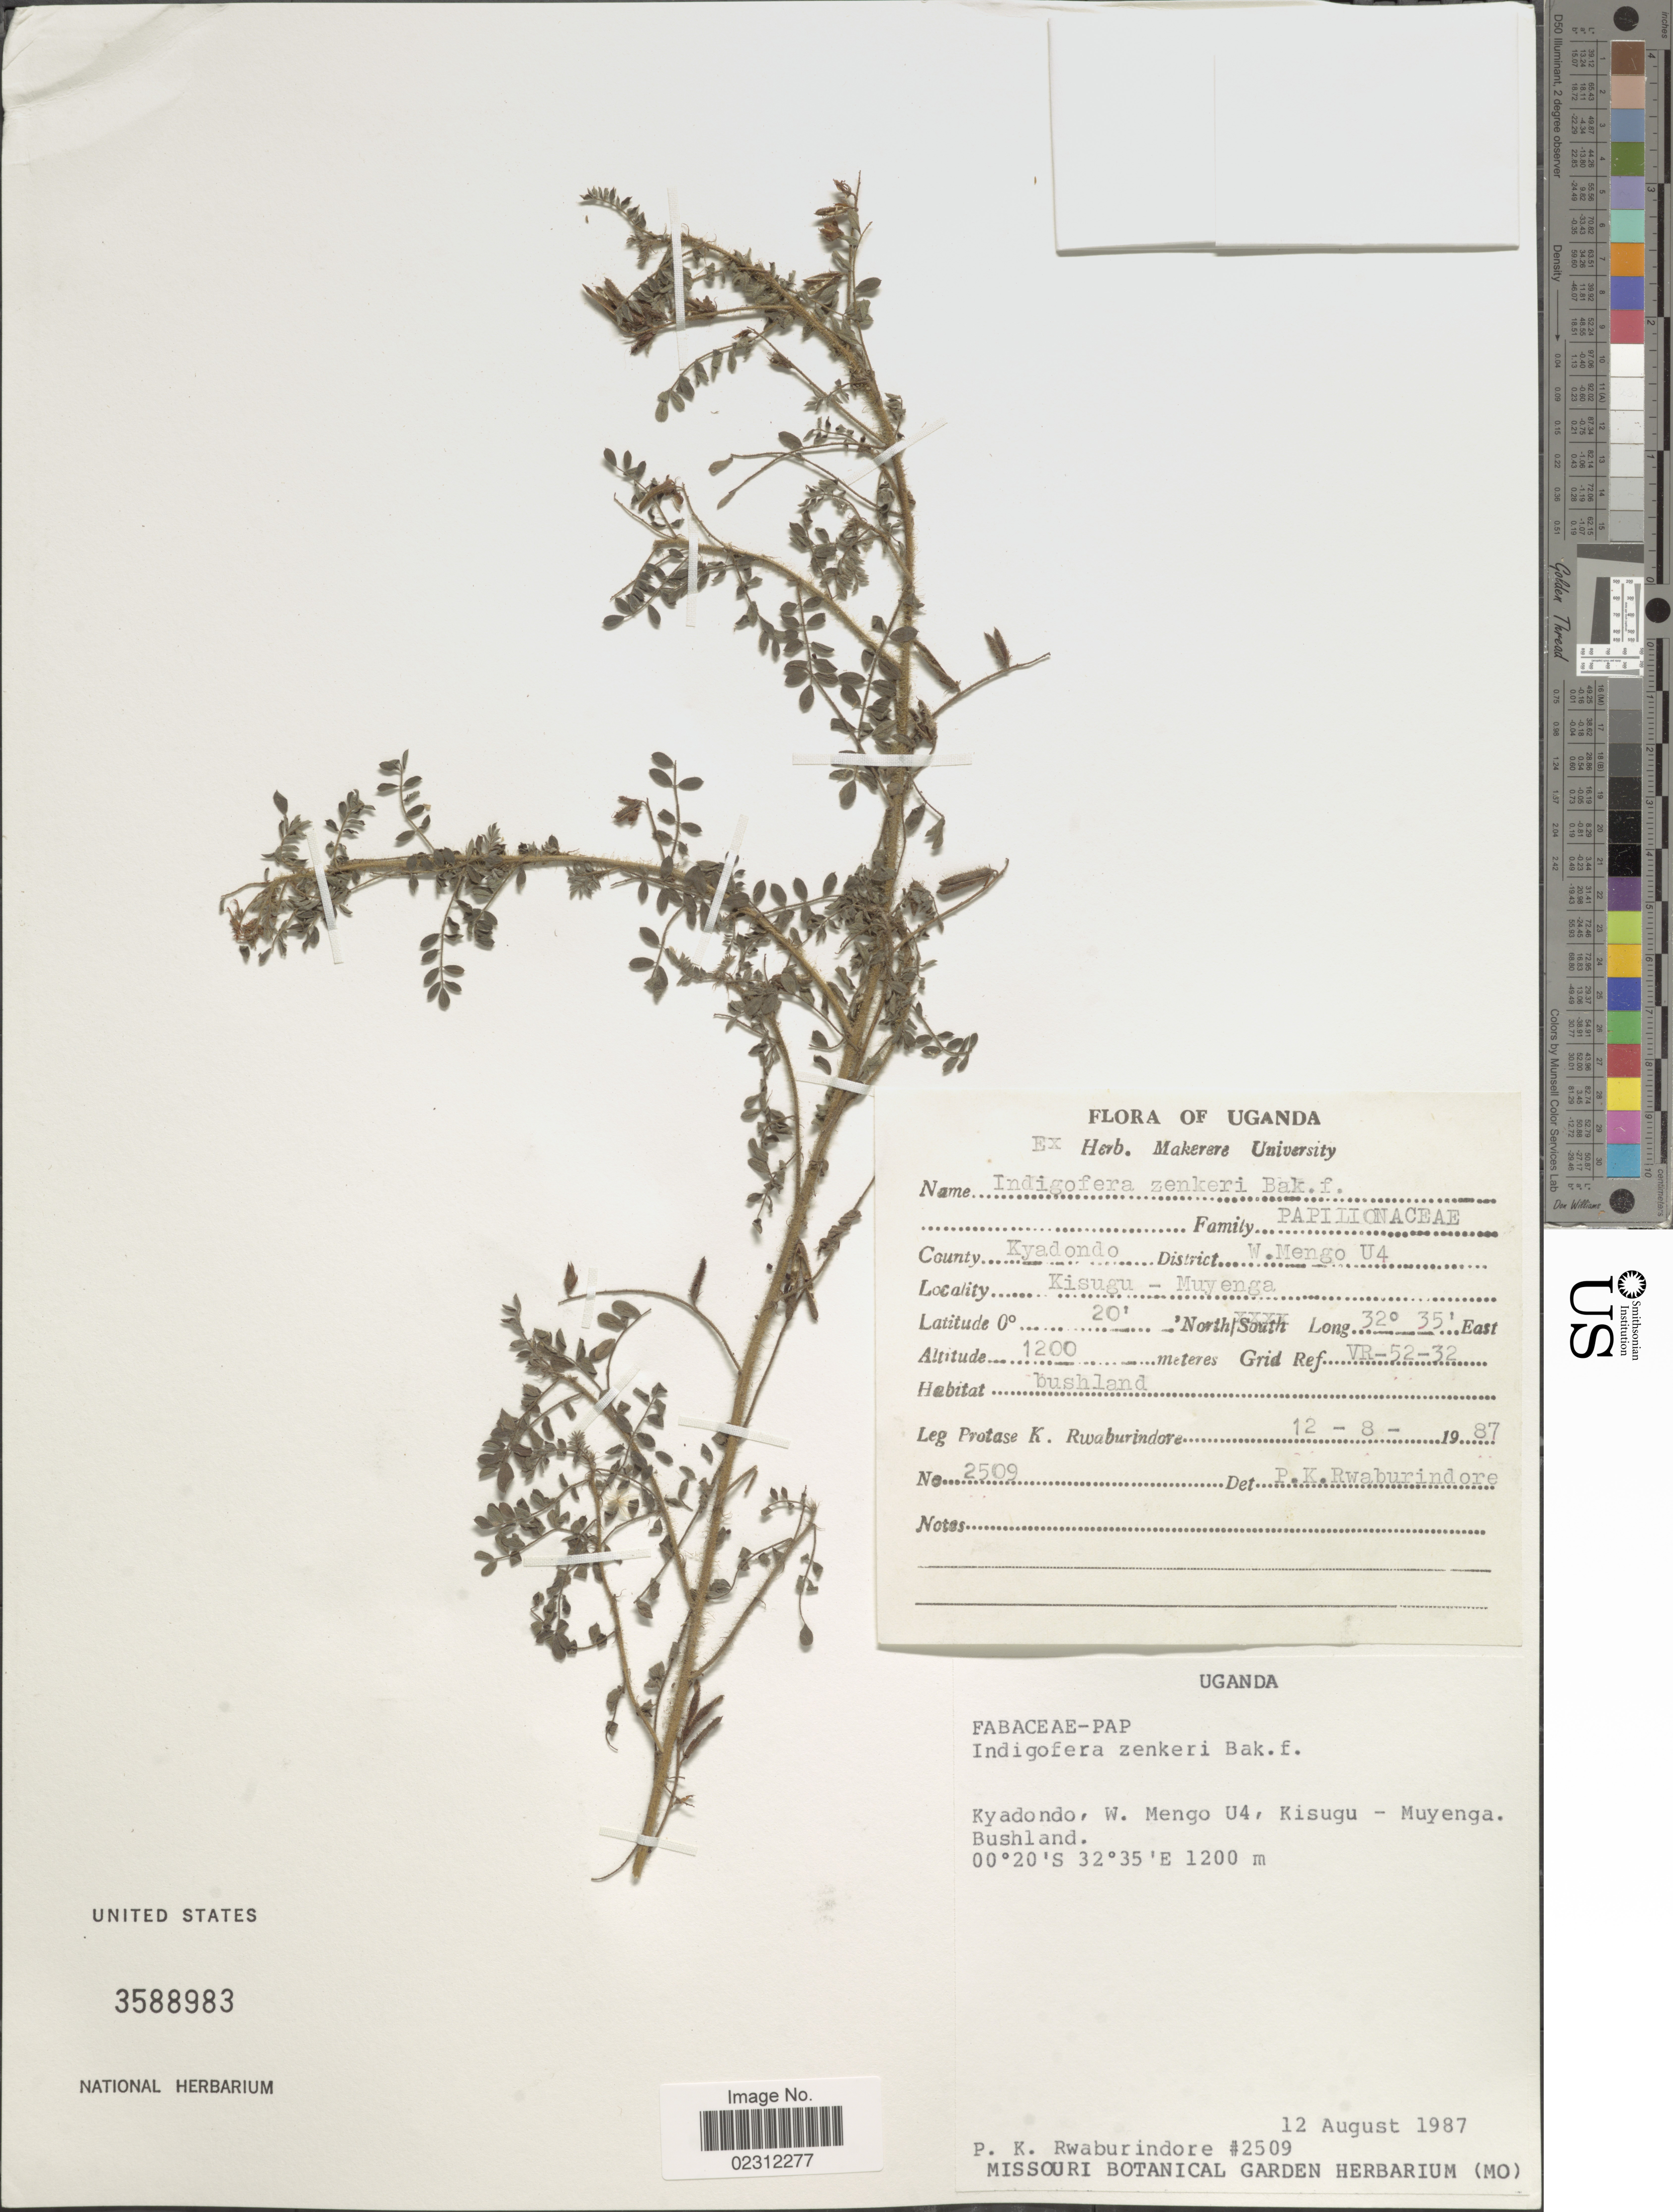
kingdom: Plantae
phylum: Tracheophyta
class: Magnoliopsida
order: Fabales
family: Fabaceae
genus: Indigofera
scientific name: Indigofera zenkeri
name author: Baker f.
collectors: P. Rwaburindore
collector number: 2509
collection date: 1987-08-12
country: Uganda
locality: Kyadondo, W. Mengo U4, Kisugu - Muyenga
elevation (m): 1200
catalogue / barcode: US 3588983